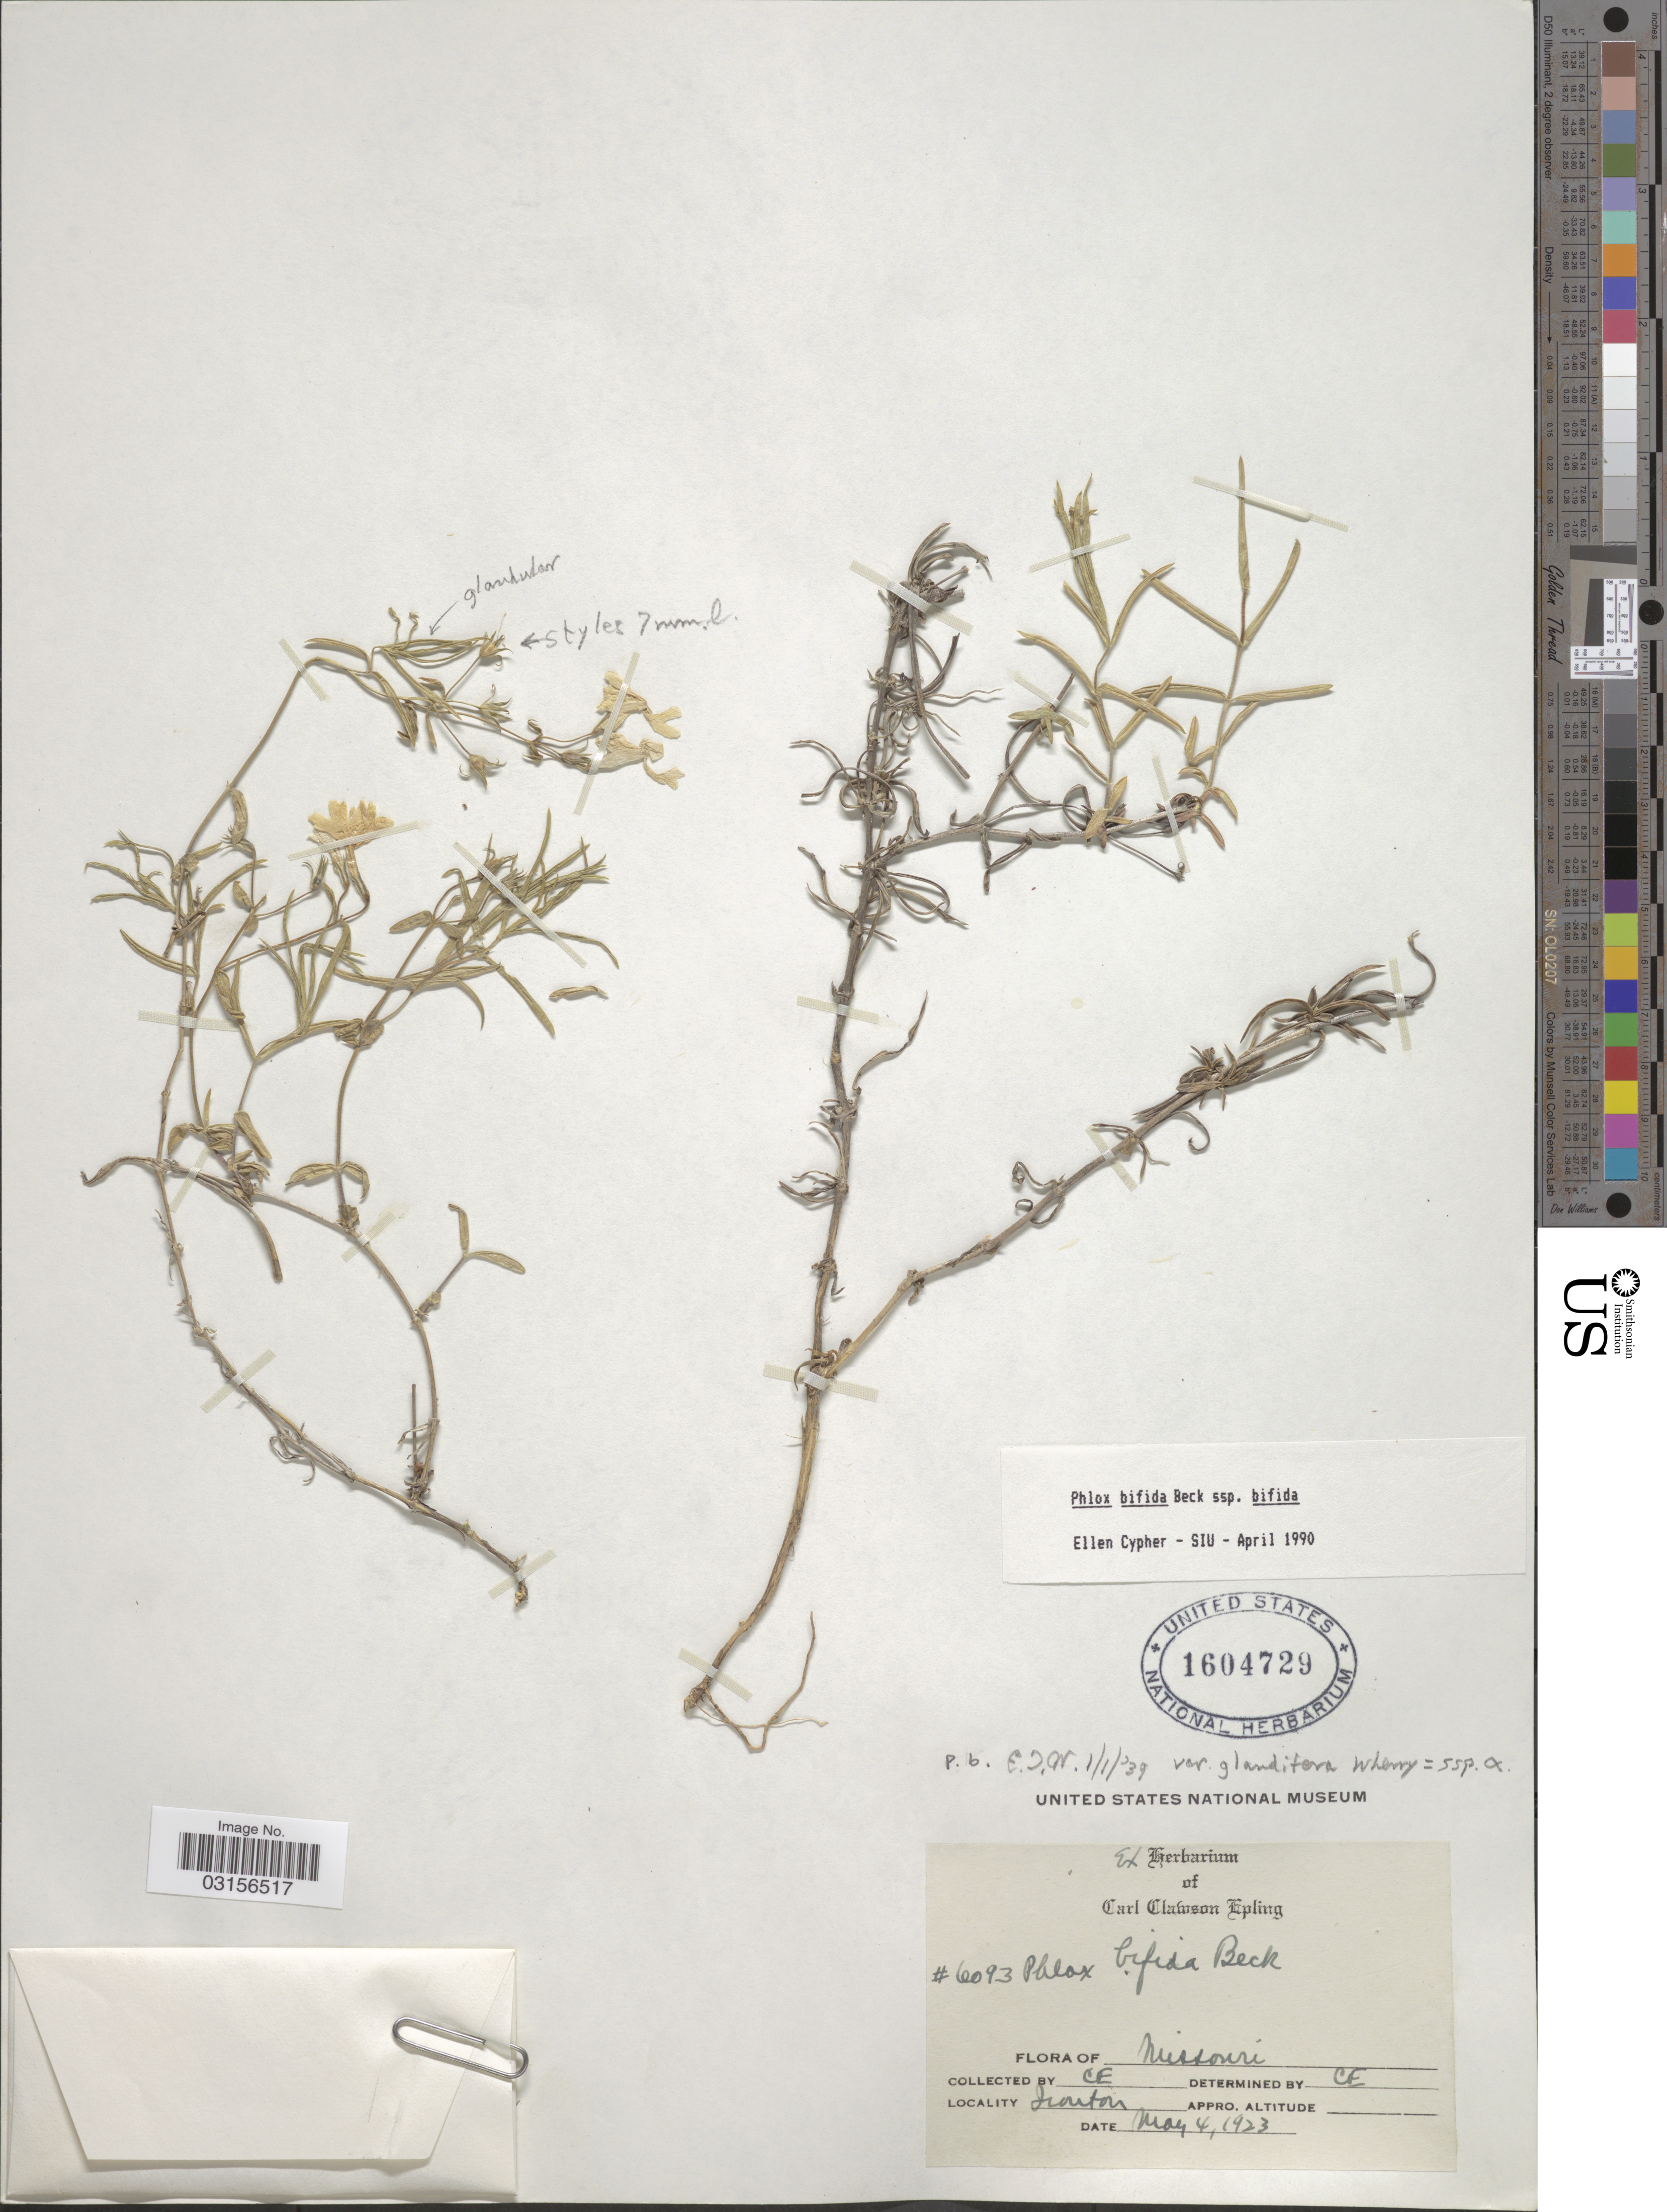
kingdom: Plantae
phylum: Tracheophyta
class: Magnoliopsida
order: Ericales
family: Polemoniaceae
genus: Phlox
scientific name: Phlox bifida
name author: L.C. Beck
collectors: C. C. Epling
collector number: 6093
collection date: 1923-05-04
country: United States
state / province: Missouri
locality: Newton.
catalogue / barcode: US 1604729